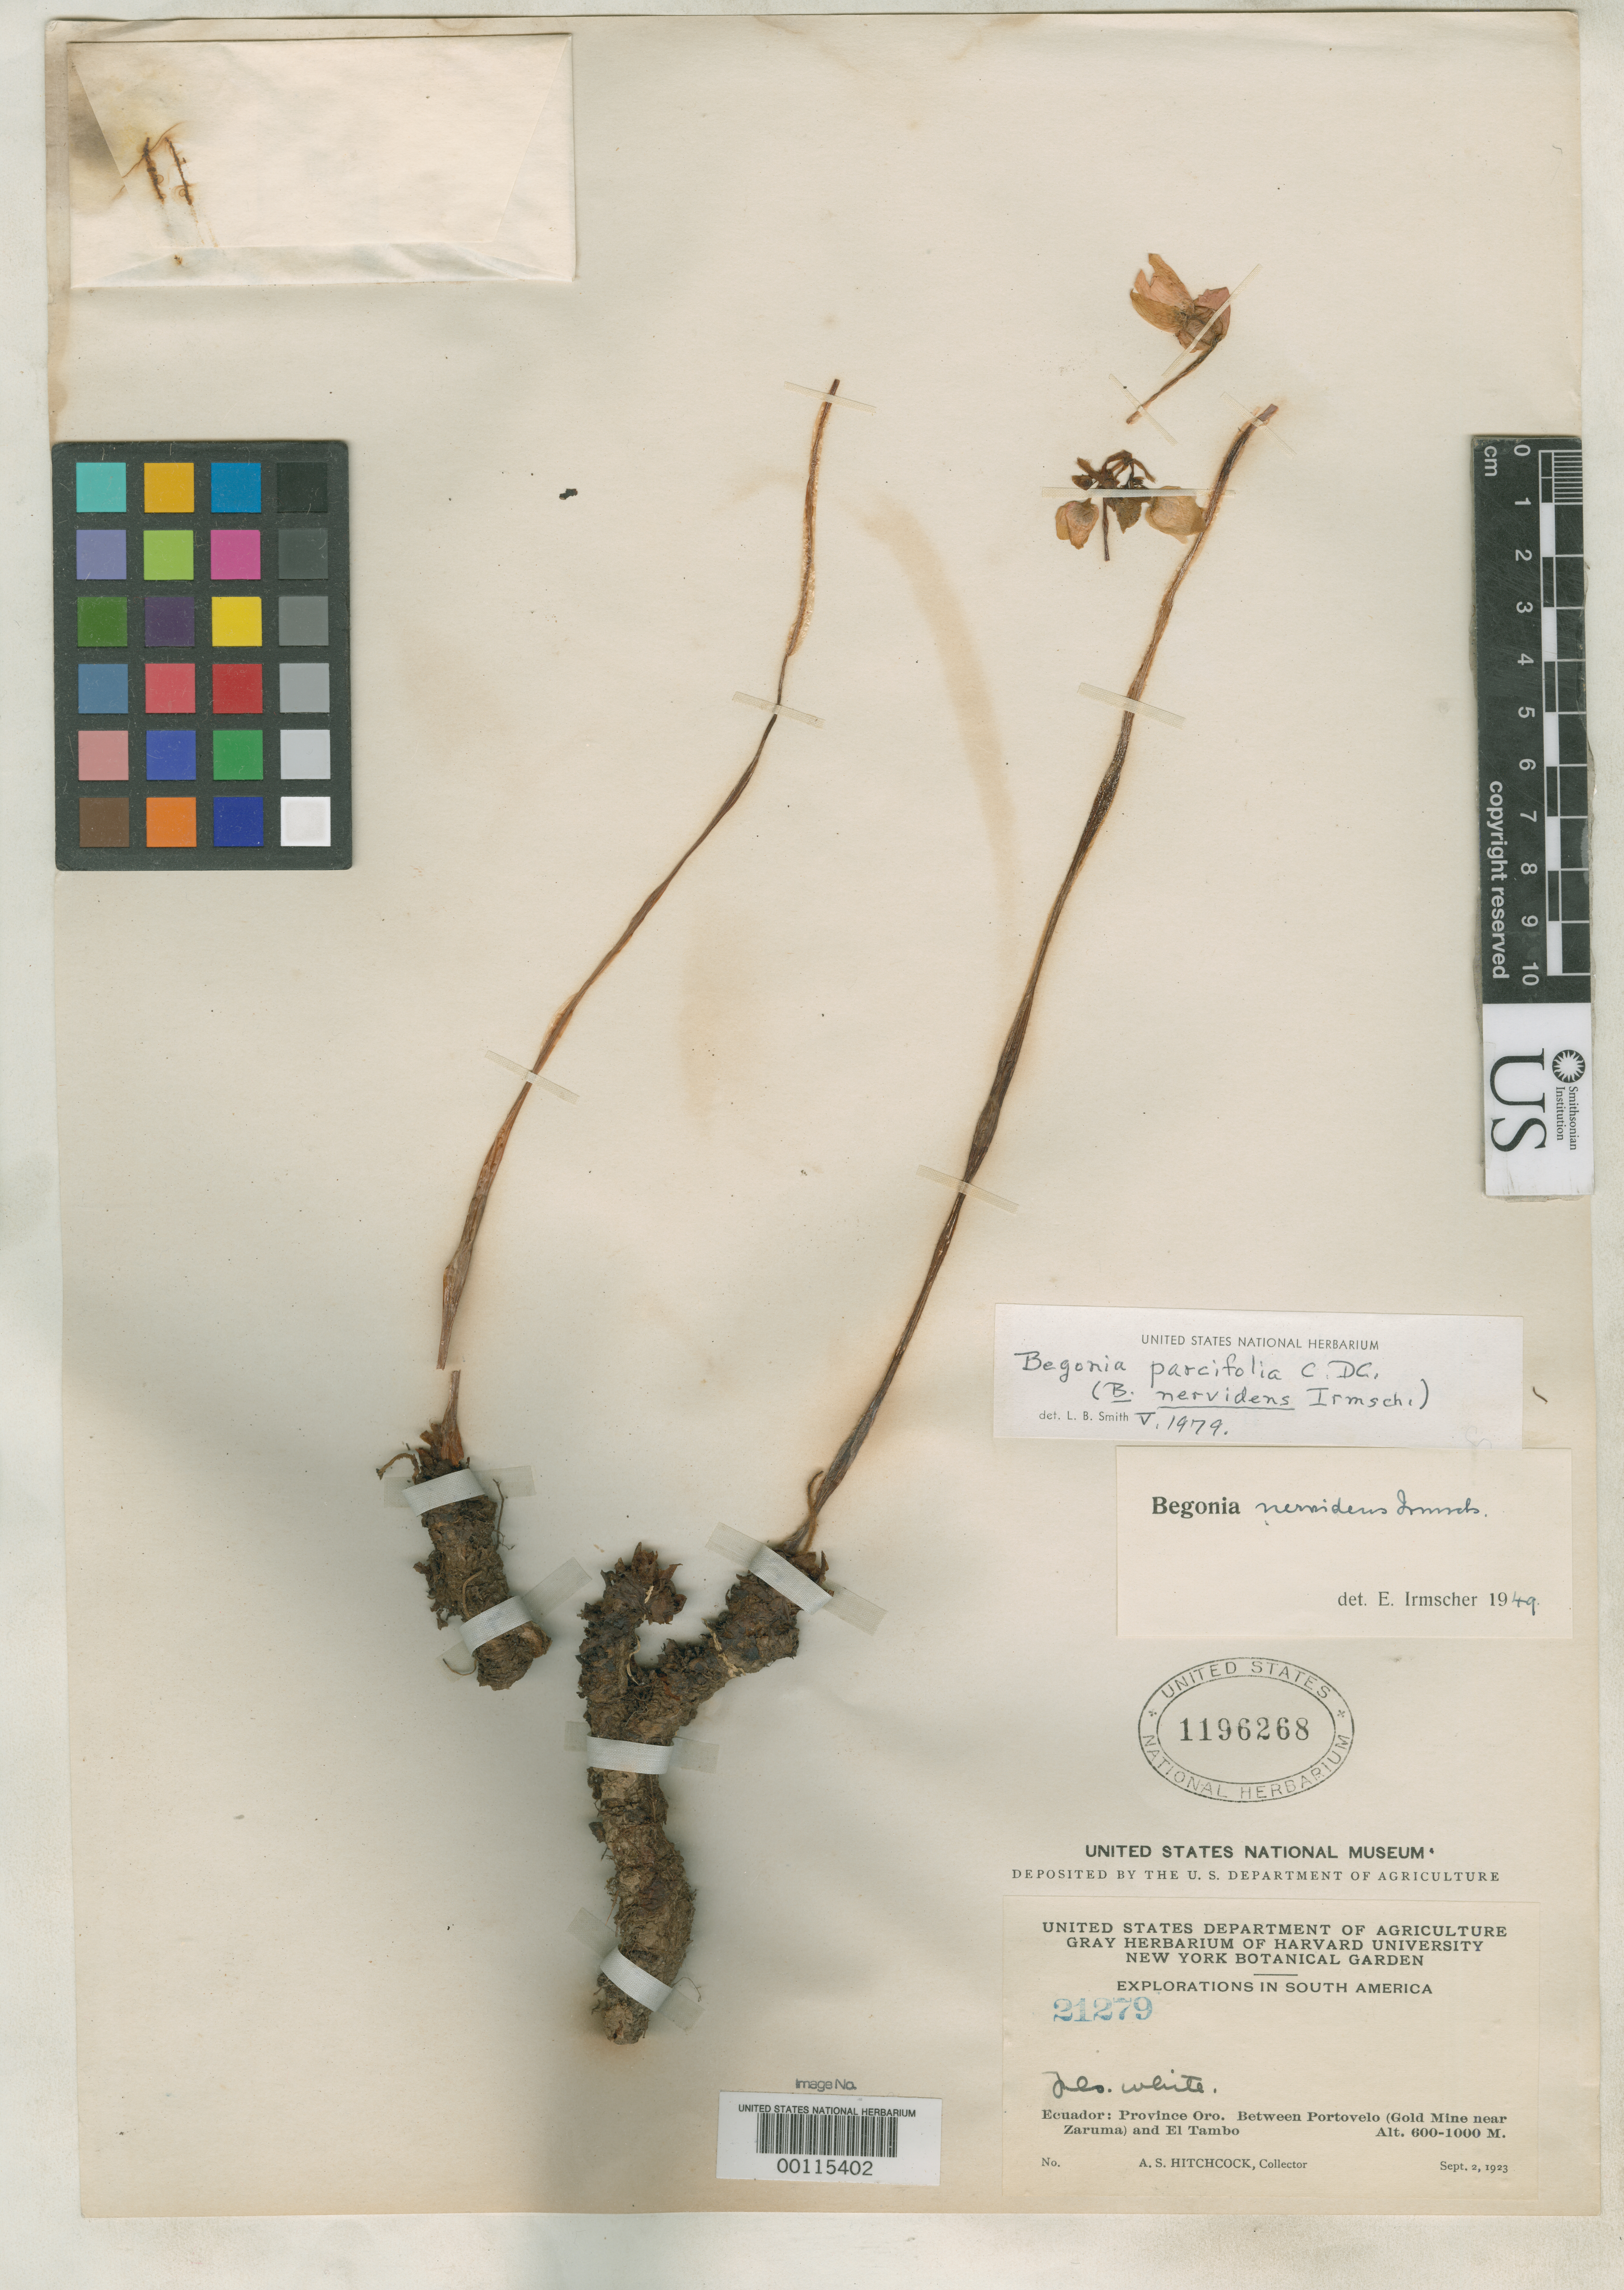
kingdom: Plantae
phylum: Tracheophyta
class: Magnoliopsida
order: Cucurbitales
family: Begoniaceae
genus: Begonia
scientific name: Begonia nervidens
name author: Irmsch.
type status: Syntype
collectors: A. S. Hitchcock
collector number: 21279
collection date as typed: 02 Sep 1923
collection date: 1923-09-02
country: Ecuador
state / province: El Oro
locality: Between Portovelo (gold mine near Zaruma) & El Tambo.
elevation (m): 600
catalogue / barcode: US 1196268